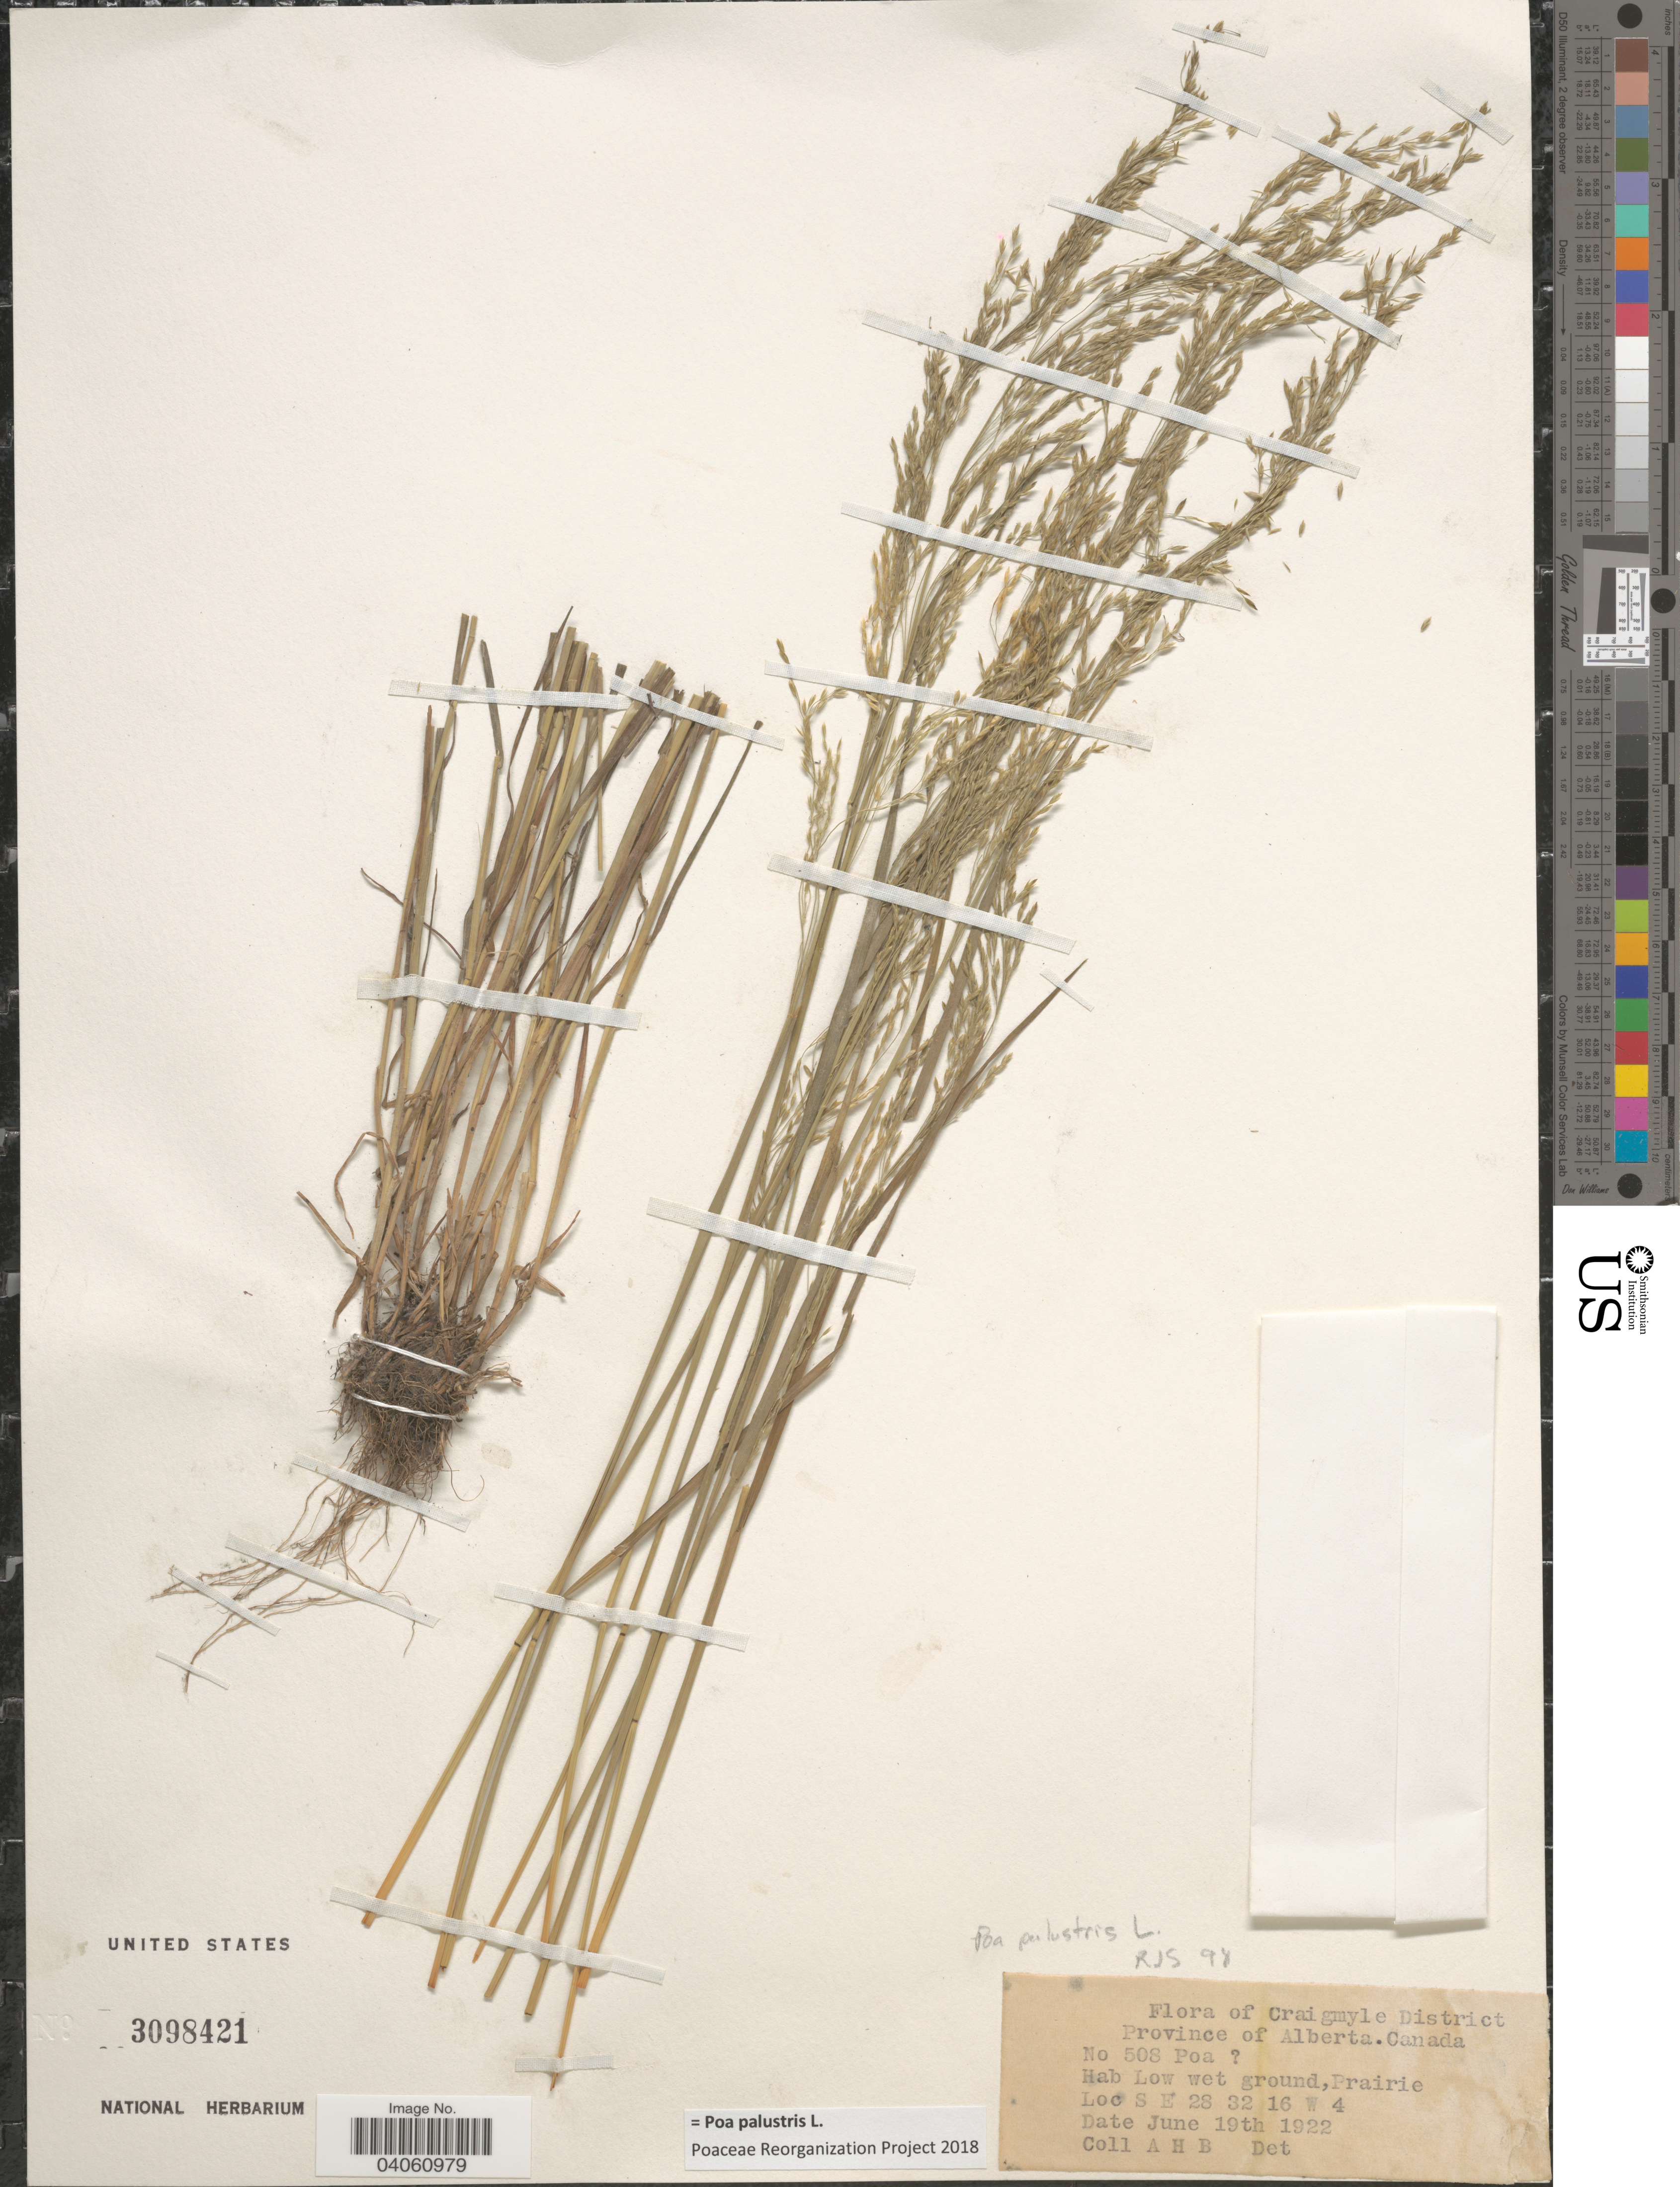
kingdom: Plantae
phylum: Tracheophyta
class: Liliopsida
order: Poales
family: Poaceae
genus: Poa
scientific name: Poa palustris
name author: L.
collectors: A. H. B.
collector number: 508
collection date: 1922-06-19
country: Canada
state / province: Alberta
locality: Craigmyle District. S E 28 32 16 W 4.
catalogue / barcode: US 3098421